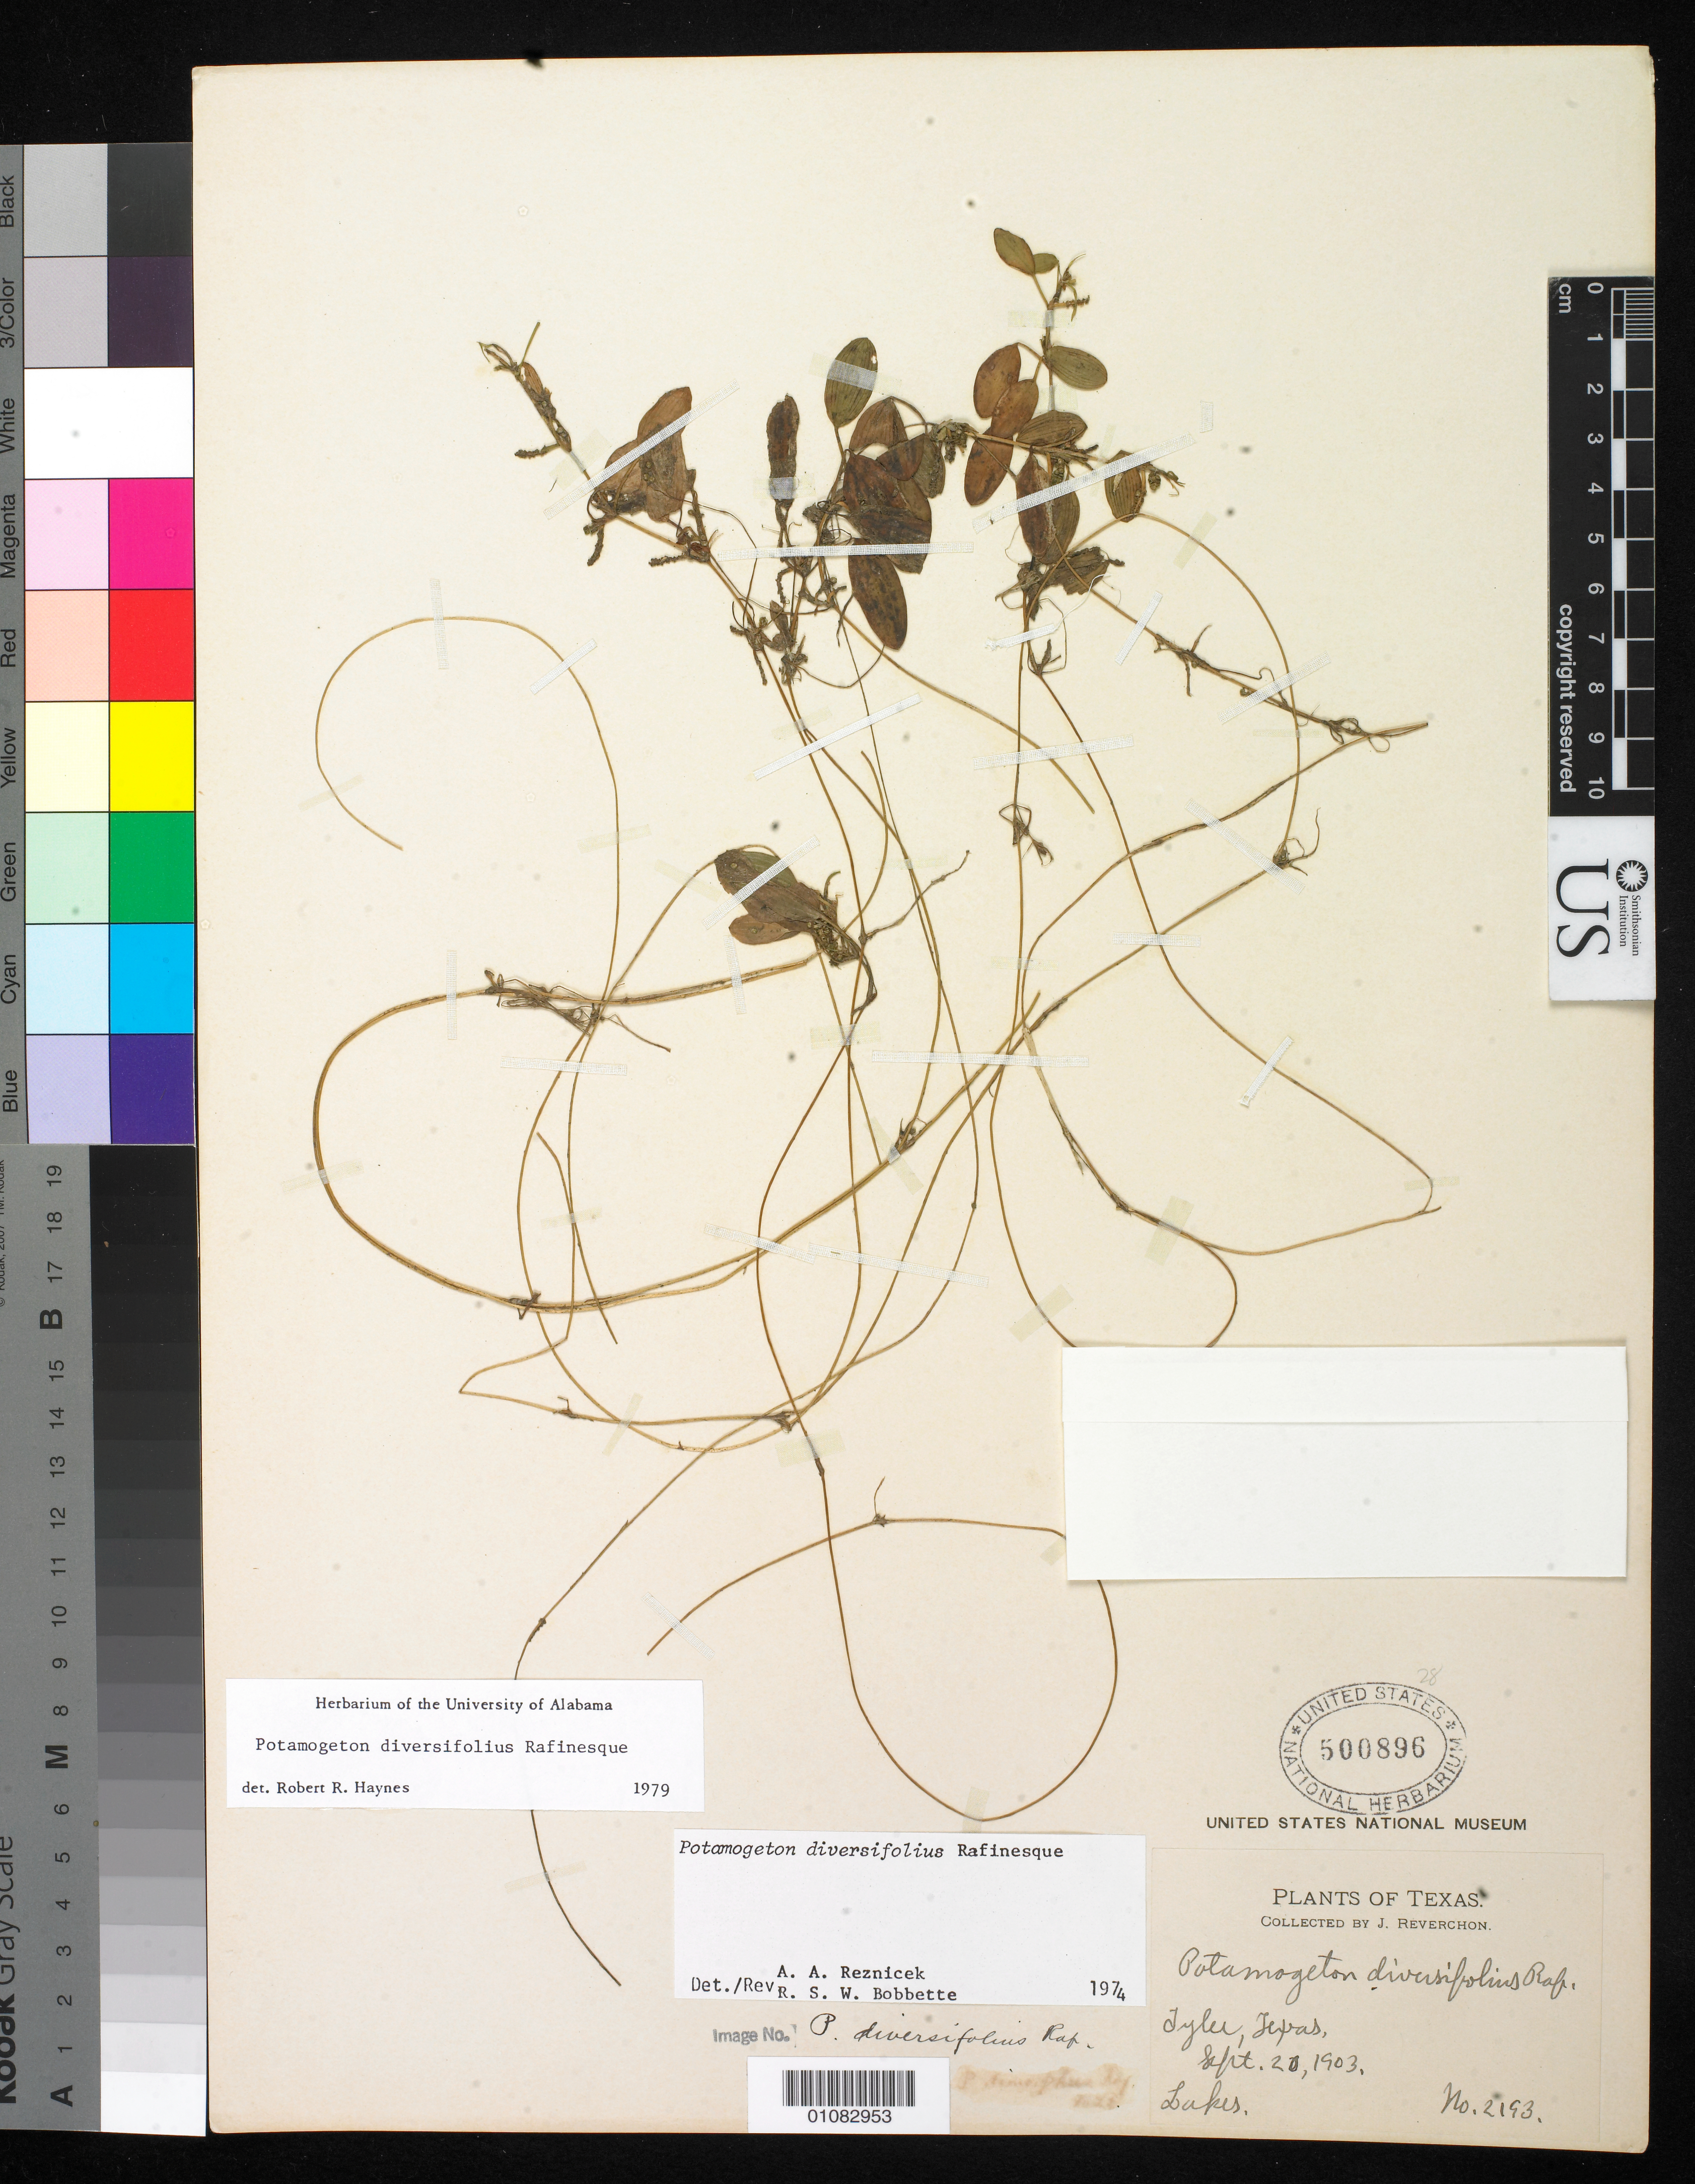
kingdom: Plantae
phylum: Tracheophyta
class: Liliopsida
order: Alismatales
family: Potamogetonaceae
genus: Potamogeton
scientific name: Potamogeton diversifolius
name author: Raf.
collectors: J. Reverchon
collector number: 2193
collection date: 1903-09-20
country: United States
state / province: Texas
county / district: Tyler County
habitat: Lakes.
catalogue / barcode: US 500896